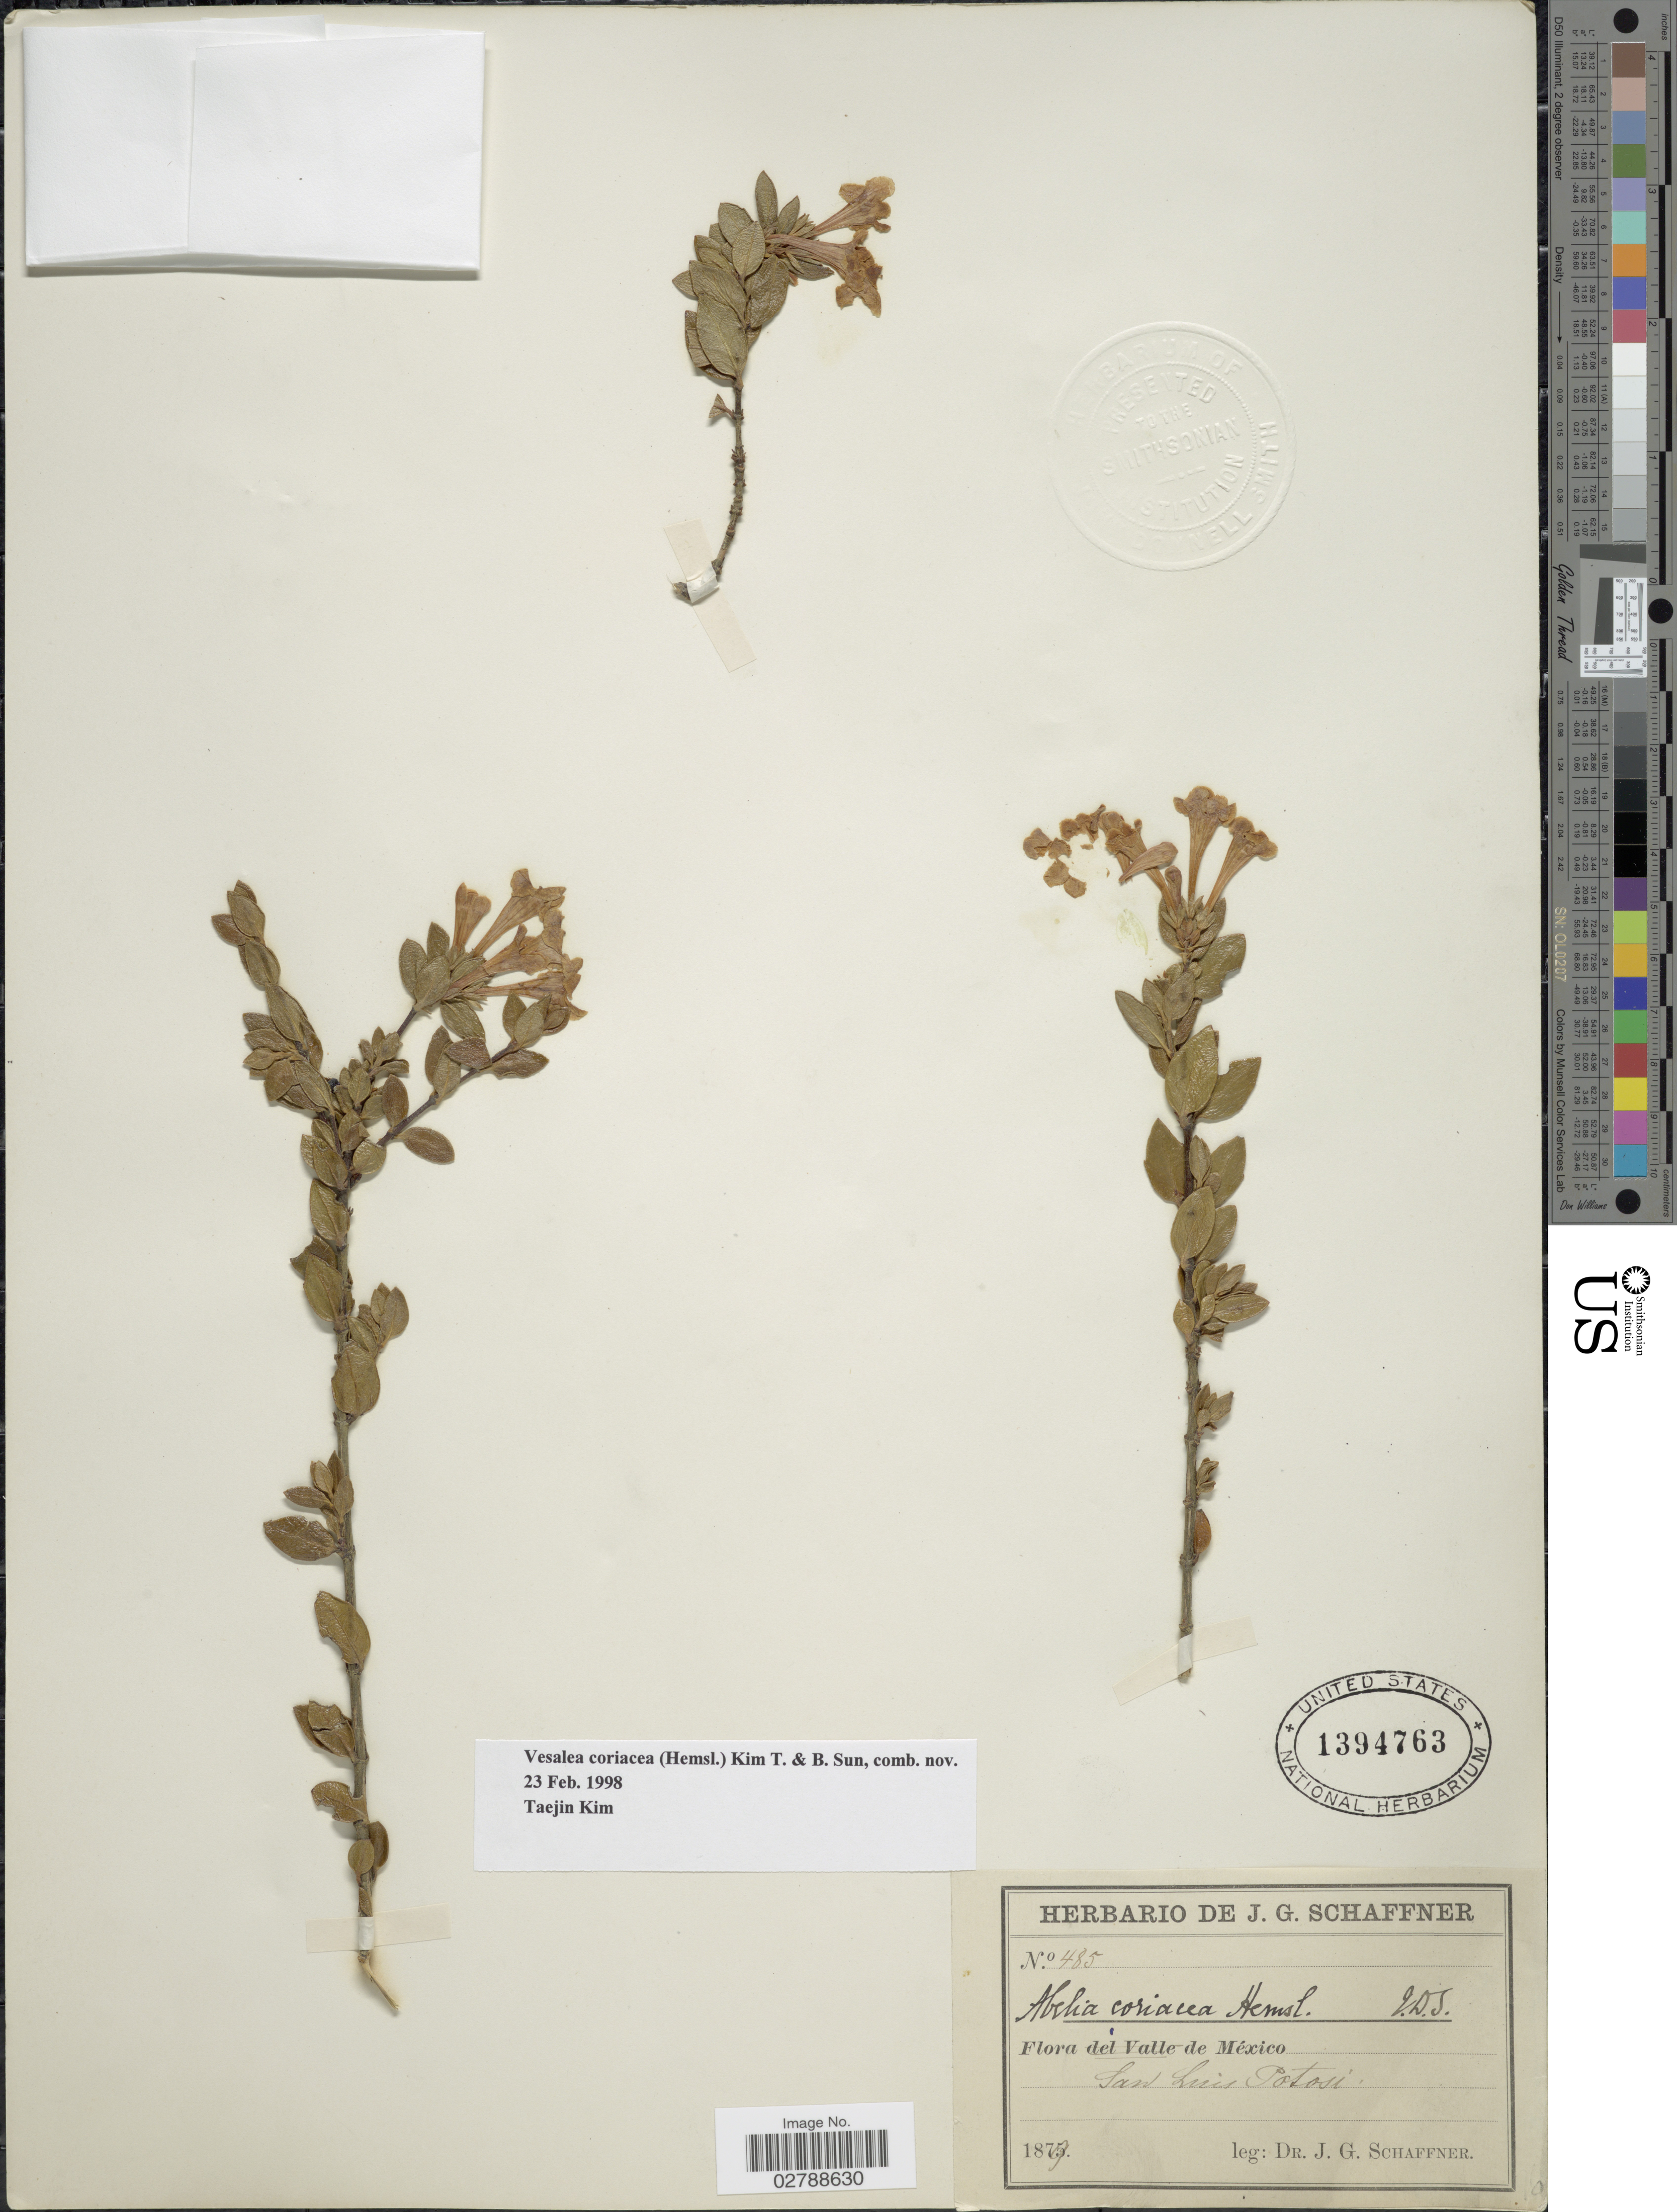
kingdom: Plantae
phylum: Tracheophyta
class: Magnoliopsida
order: Dipsacales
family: Caprifoliaceae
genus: Vesalea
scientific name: Vesalea coriacea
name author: (Hemsl.) Kim & Sun ex Landrein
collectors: J. G. Schaffner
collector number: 485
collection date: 1879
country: Mexico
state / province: San Luis Potosí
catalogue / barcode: US 1394763